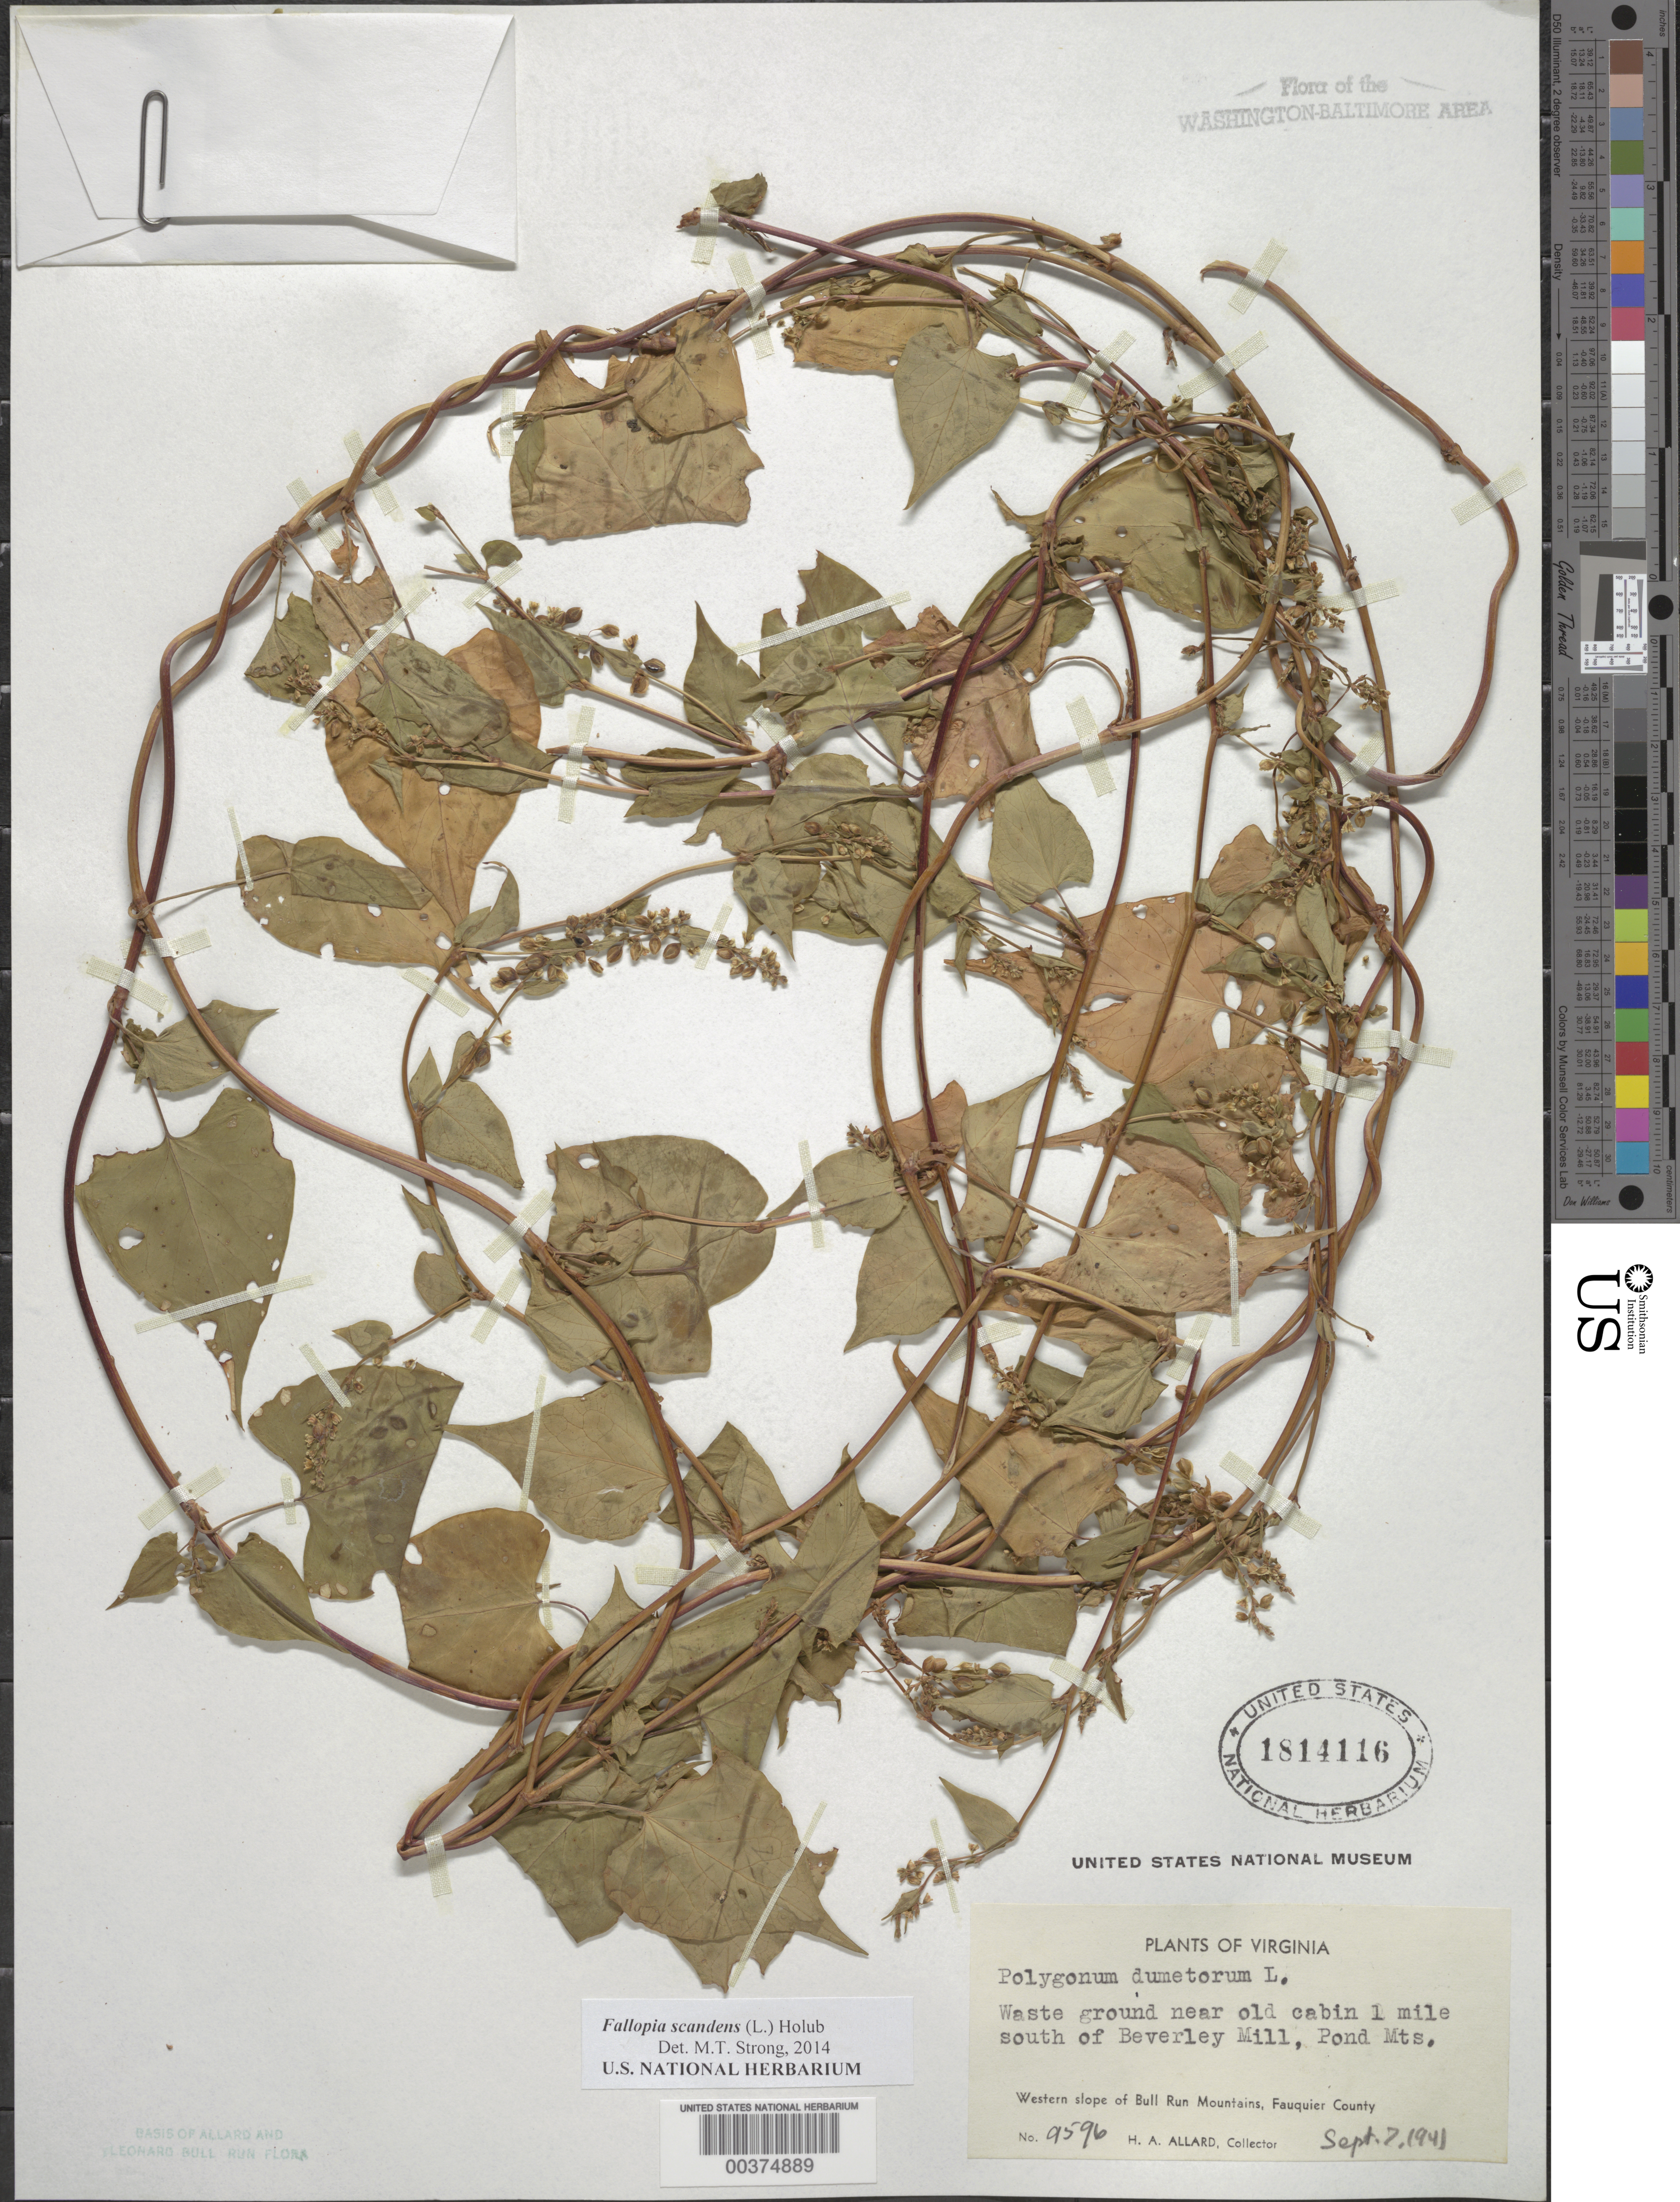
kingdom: Plantae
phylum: Tracheophyta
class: Magnoliopsida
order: Caryophyllales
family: Polygonaceae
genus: Fallopia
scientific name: Fallopia scandens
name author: (L.) Holub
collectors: H. A. Allard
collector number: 9596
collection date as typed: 07 Sep 1941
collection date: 1941-09-07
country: United States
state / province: Virginia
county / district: Fauquier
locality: South of Beverley Mill, Pond Mountains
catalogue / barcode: US 1814116